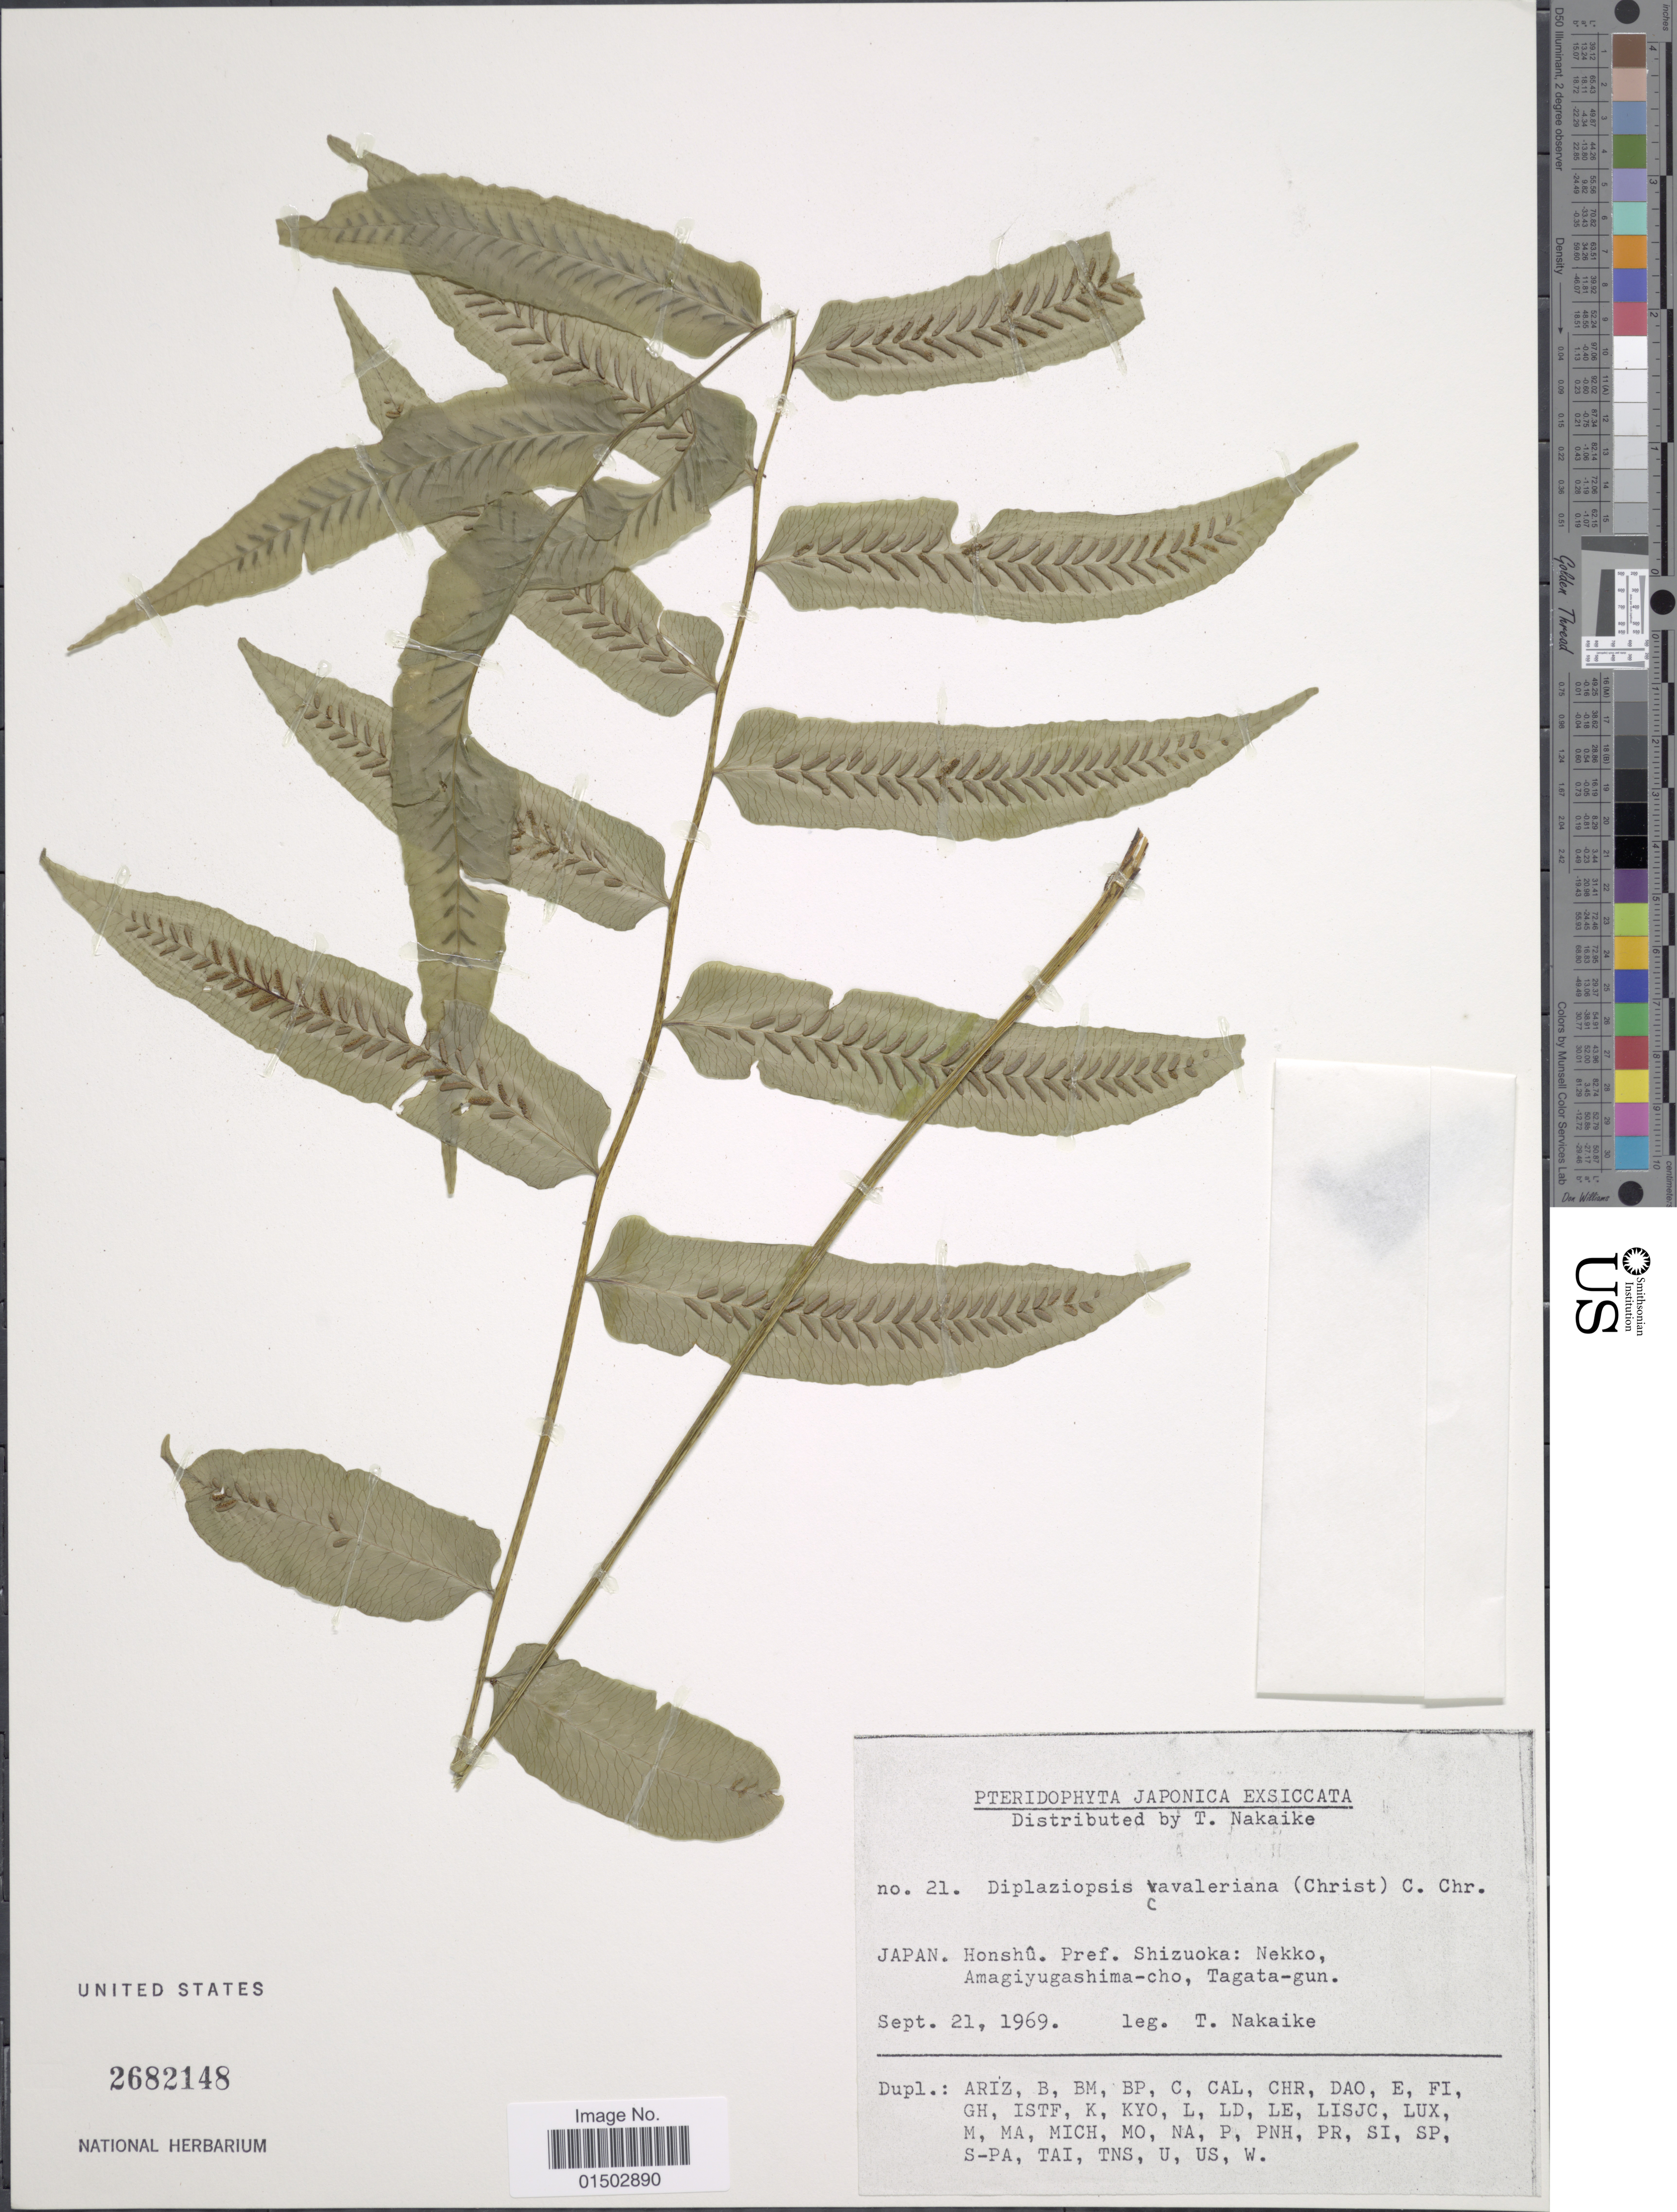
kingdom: Plantae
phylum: Tracheophyta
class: Polypodiopsida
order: Polypodiales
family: Diplaziopsidaceae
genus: Diplaziopsis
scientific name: Diplaziopsis cavaleriana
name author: (Christ) C. Chr.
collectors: T. Nakaike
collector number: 21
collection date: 1969-09-21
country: Japan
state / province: Sizuoka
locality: Pref.Shizuoka: Nekko, Amagiyugashima-cho, Tagata- gun.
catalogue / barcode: US 2682148